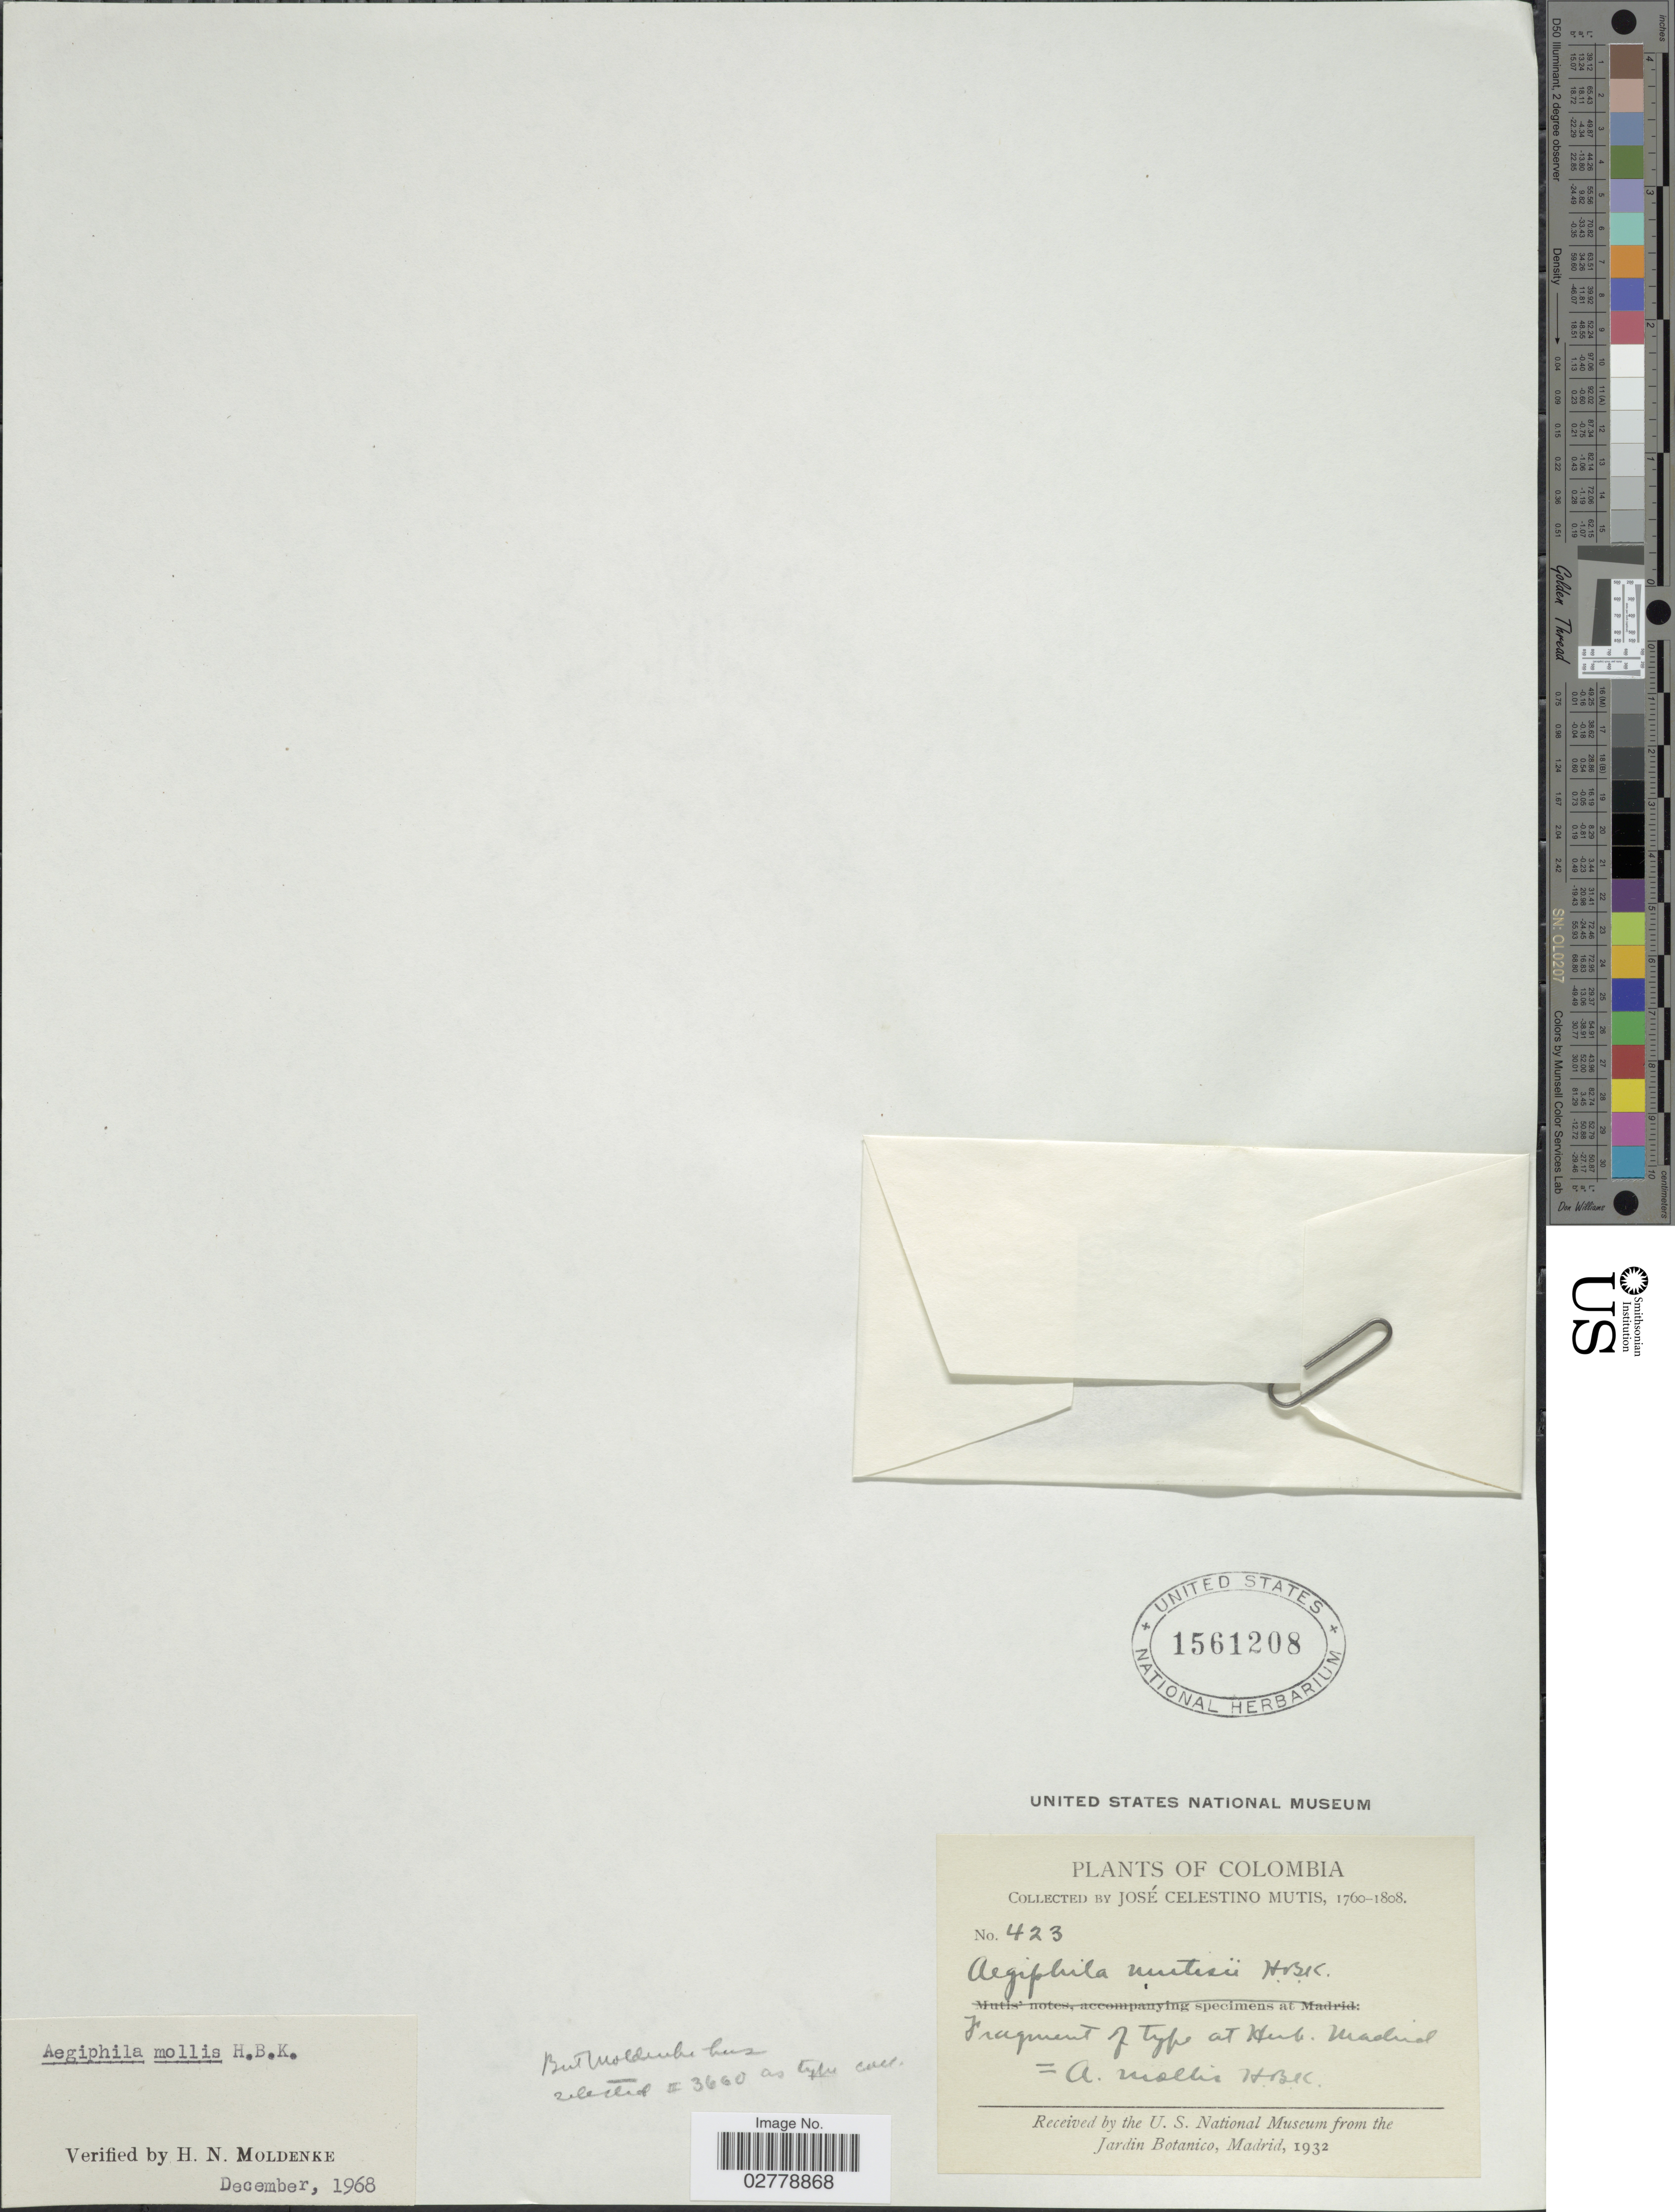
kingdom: Plantae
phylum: Tracheophyta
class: Magnoliopsida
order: Lamiales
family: Lamiaceae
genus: Aegiphila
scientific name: Aegiphila mollis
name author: Kunth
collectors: J. C. B. Mutis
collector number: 423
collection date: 1760/1808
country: Colombia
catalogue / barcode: US 1561208